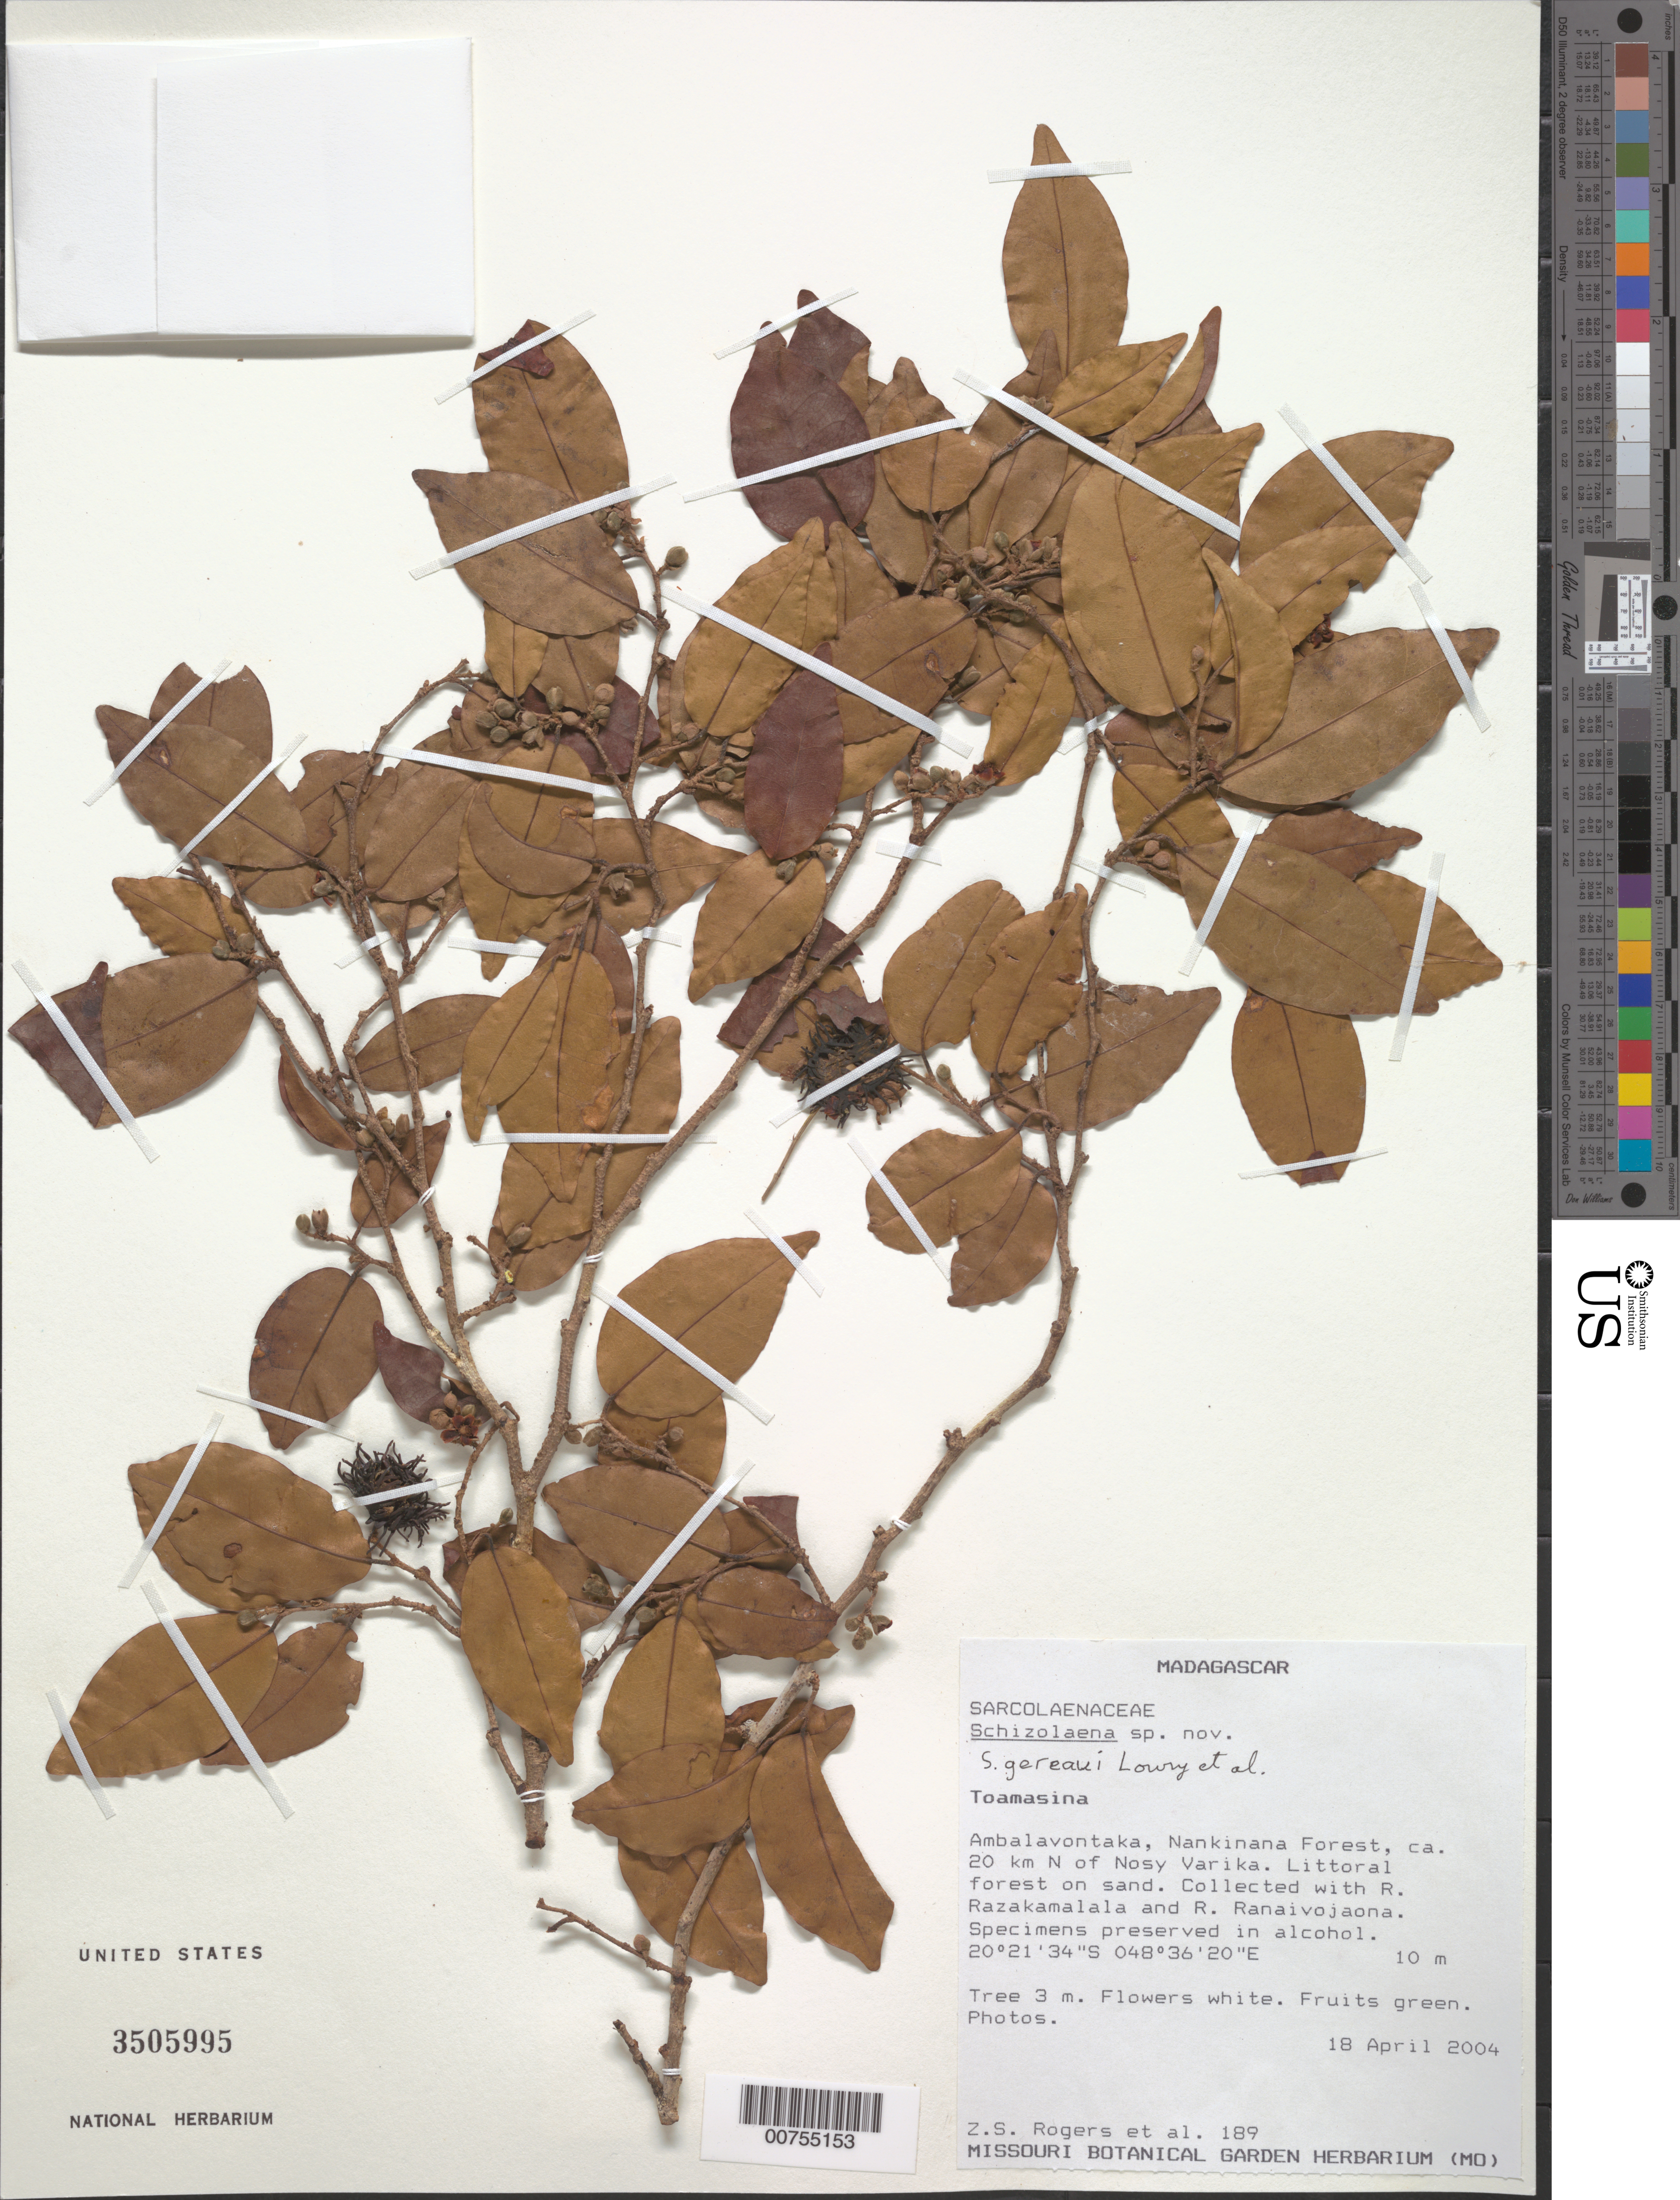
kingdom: Plantae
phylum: Tracheophyta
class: Magnoliopsida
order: Malvales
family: Sarcolaenaceae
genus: Schizolaena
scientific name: Schizolaena gereaui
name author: Lowry et al.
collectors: Z. S. Rogers & et al.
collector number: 189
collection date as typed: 18 Apr 2004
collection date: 2004-04-18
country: Madagascar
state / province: Atsinanana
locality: Ambalavontaka, Nankinana Forest, ca. 20 km N of Nosy Varika.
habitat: Littoral forest on sand.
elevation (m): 10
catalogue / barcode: US 3505995